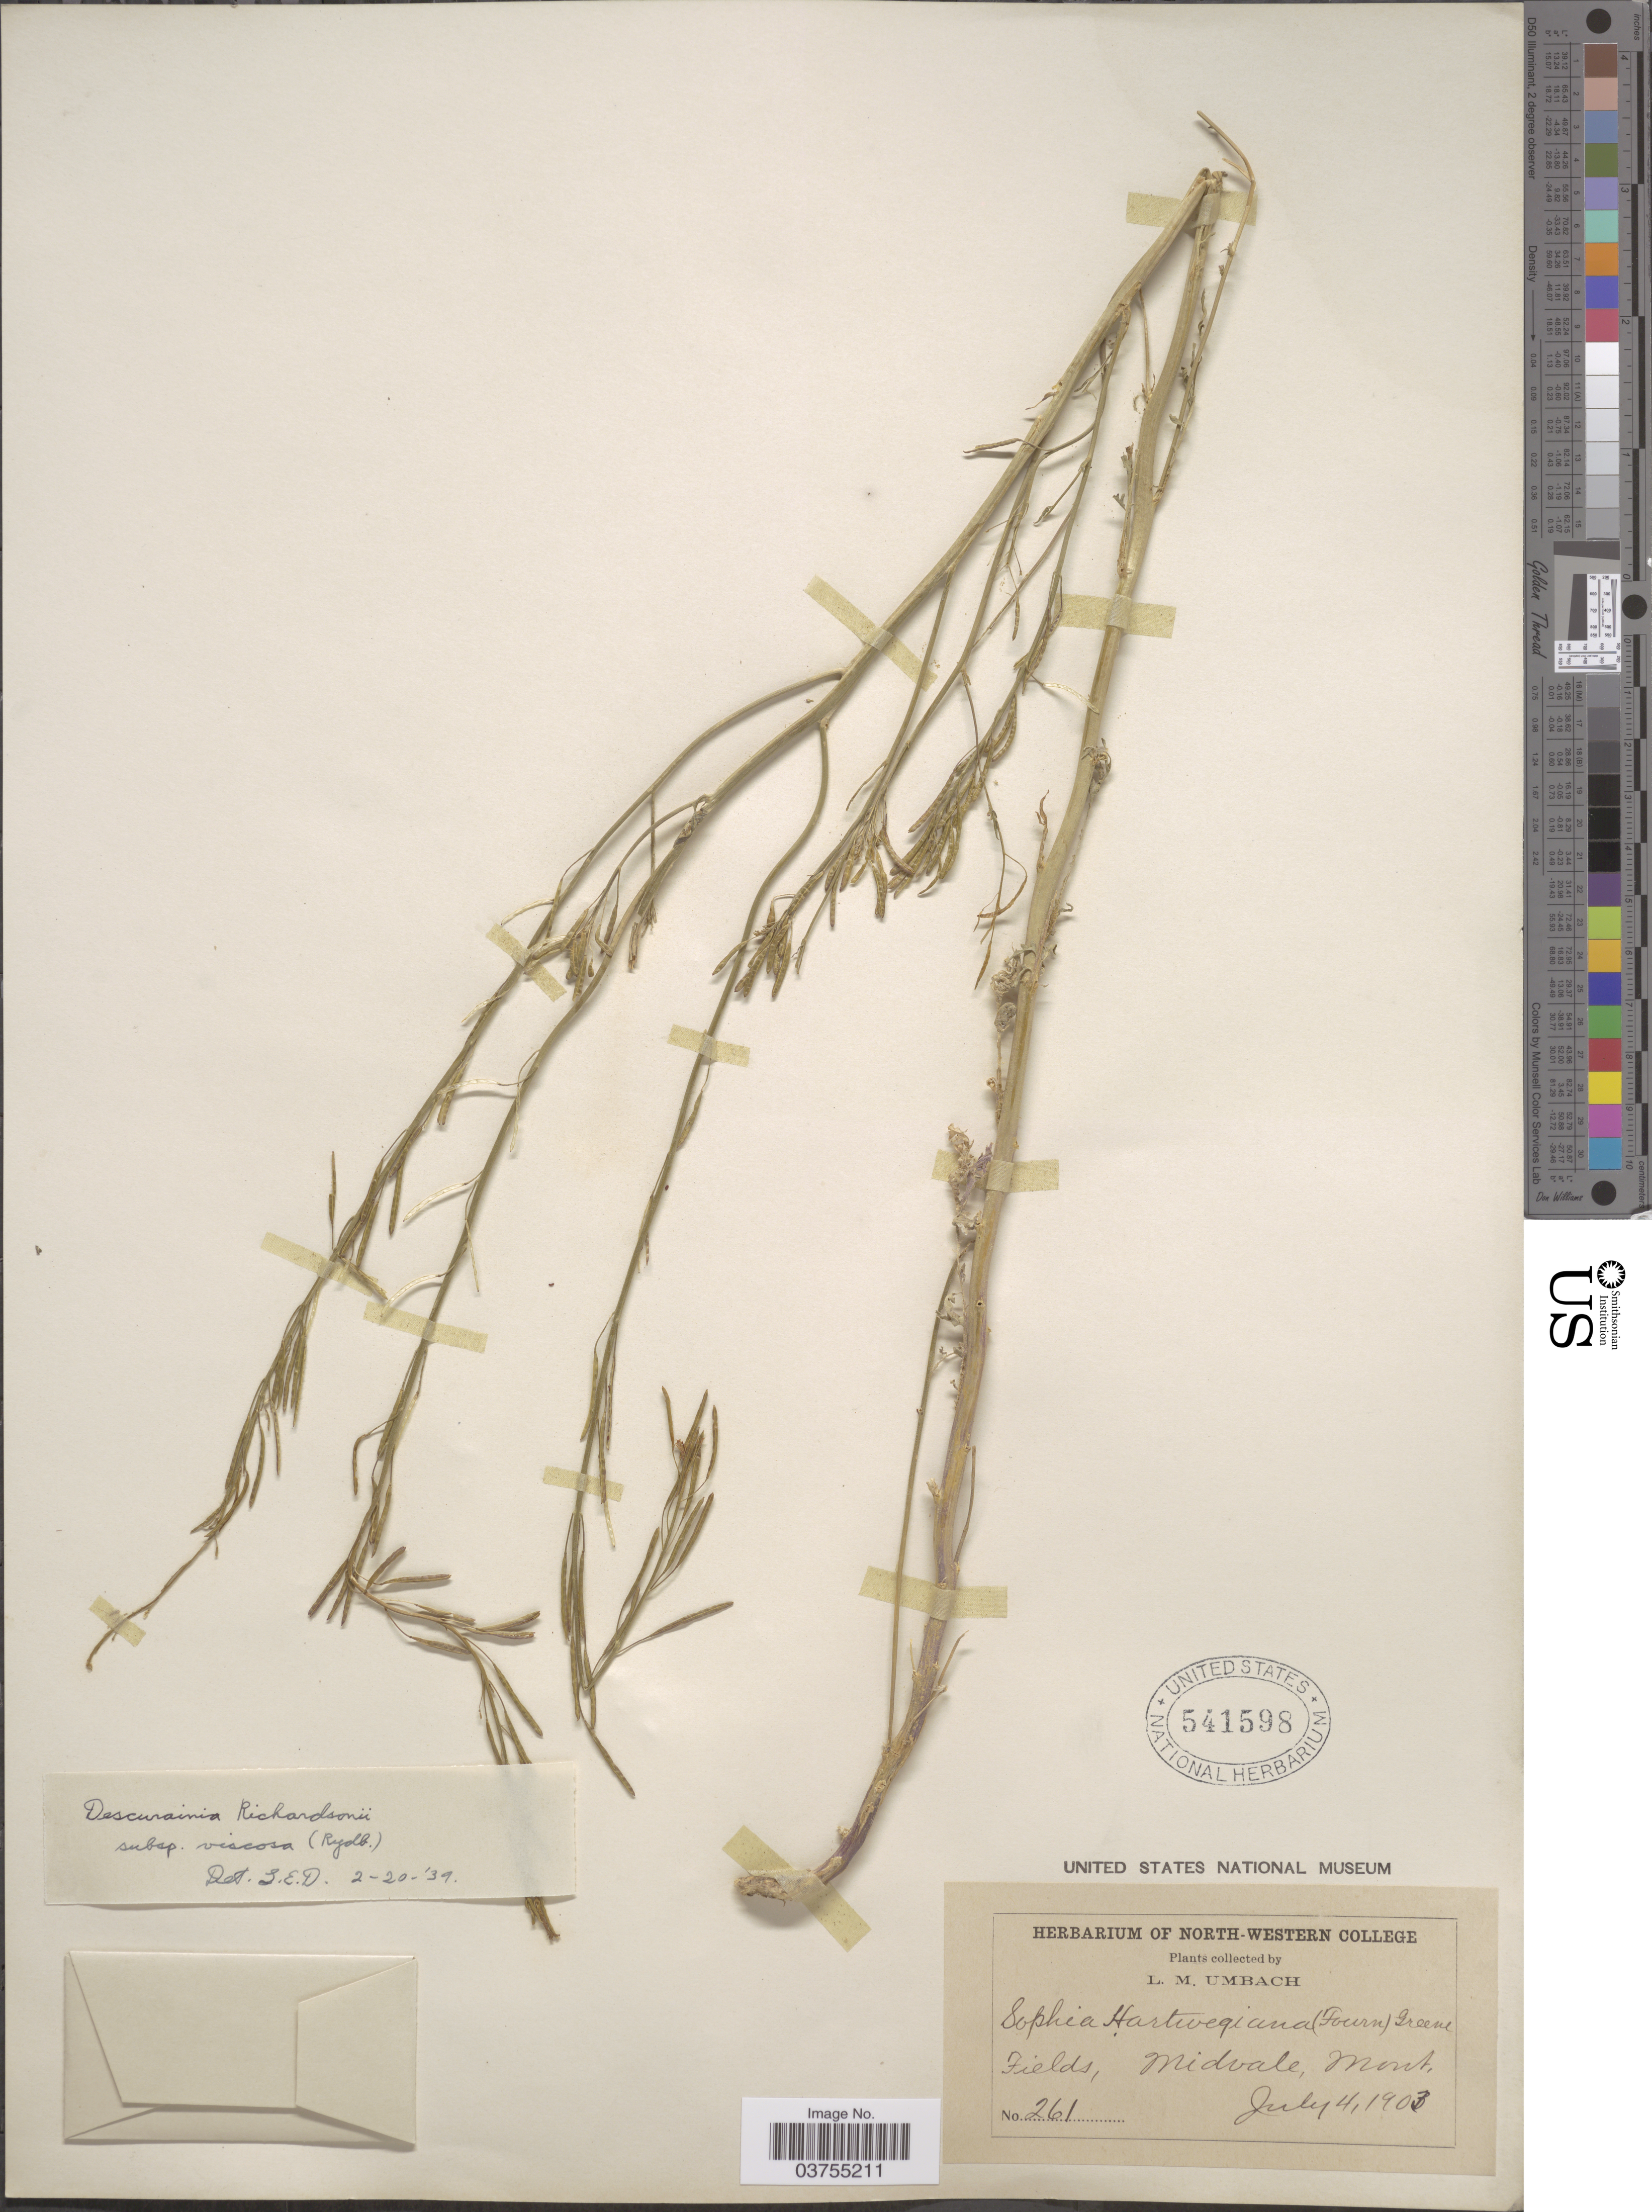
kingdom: Plantae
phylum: Tracheophyta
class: Magnoliopsida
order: Brassicales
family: Brassicaceae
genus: Descurainia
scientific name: Descurainia richardsonii subsp. viscosa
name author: (Rydb.) Detling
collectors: L. M. Umbach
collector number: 261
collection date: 1903-07-04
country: United States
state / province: Montana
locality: Fields, Midvale.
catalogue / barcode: US 541598